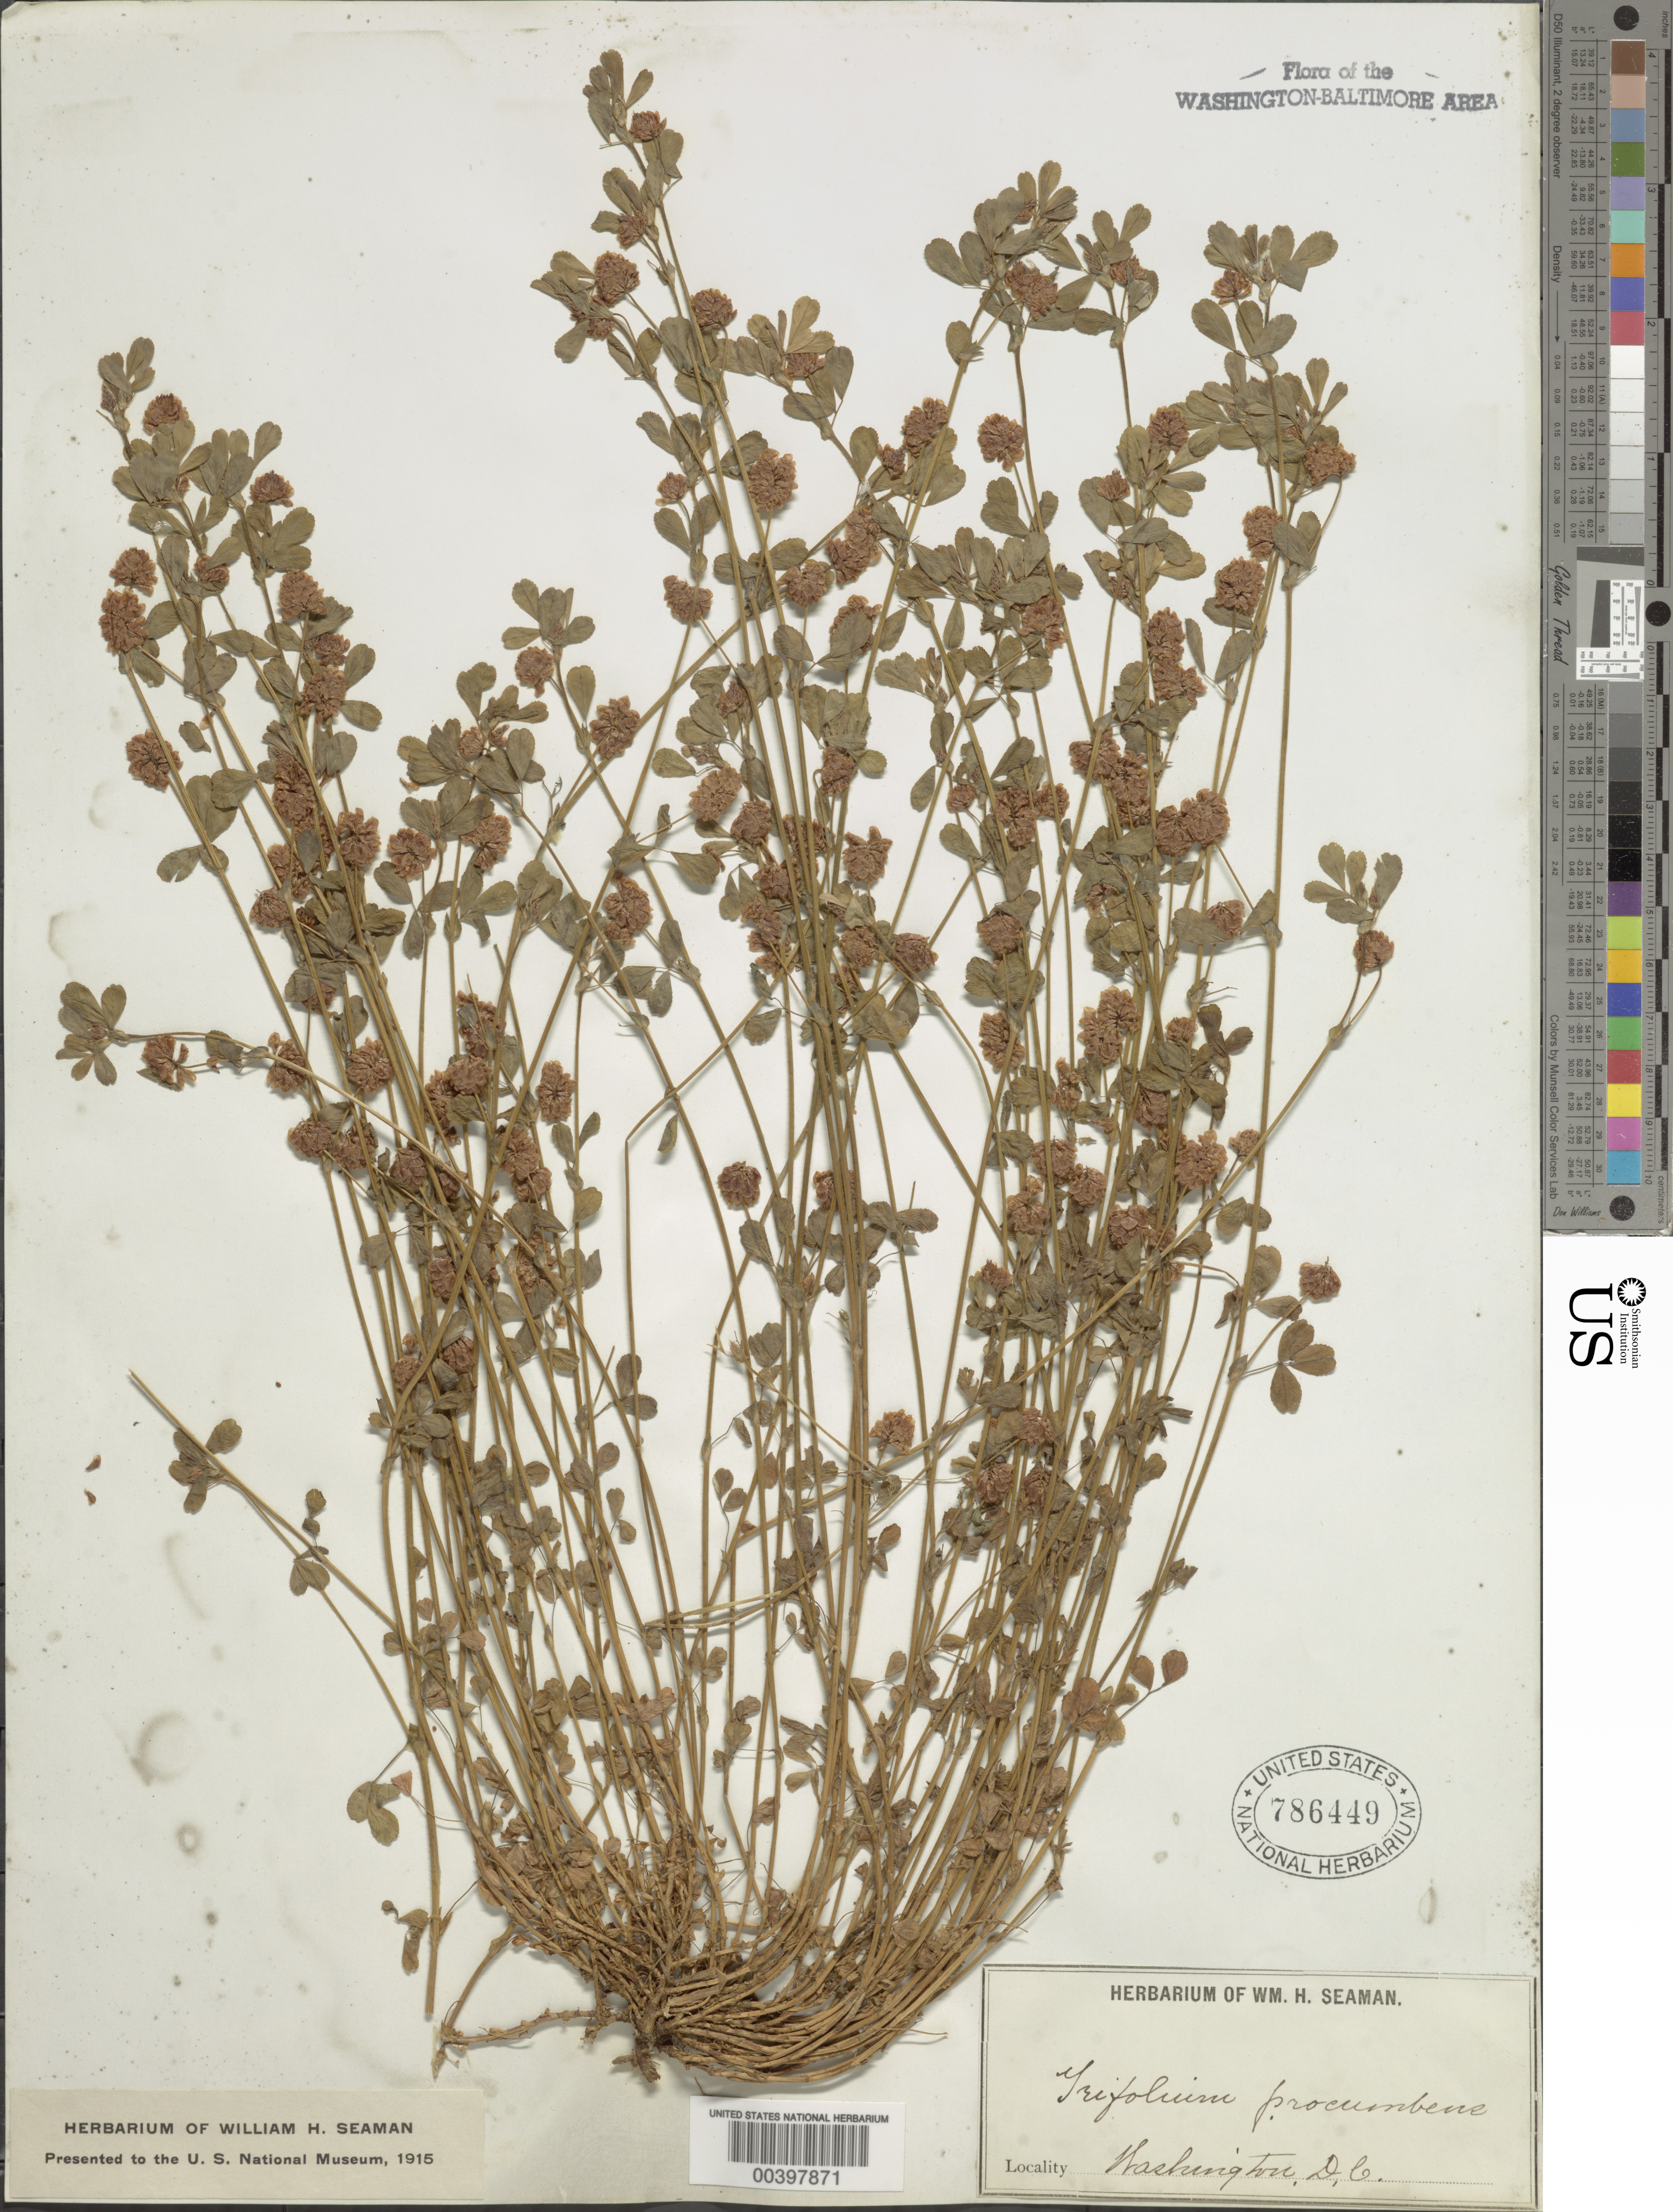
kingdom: Plantae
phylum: Tracheophyta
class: Magnoliopsida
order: Fabales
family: Fabaceae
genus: Trifolium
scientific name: Trifolium campestre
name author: Schreb.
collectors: W. Seaman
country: United States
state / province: District of Columbia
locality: Washington DC area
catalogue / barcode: US 786449